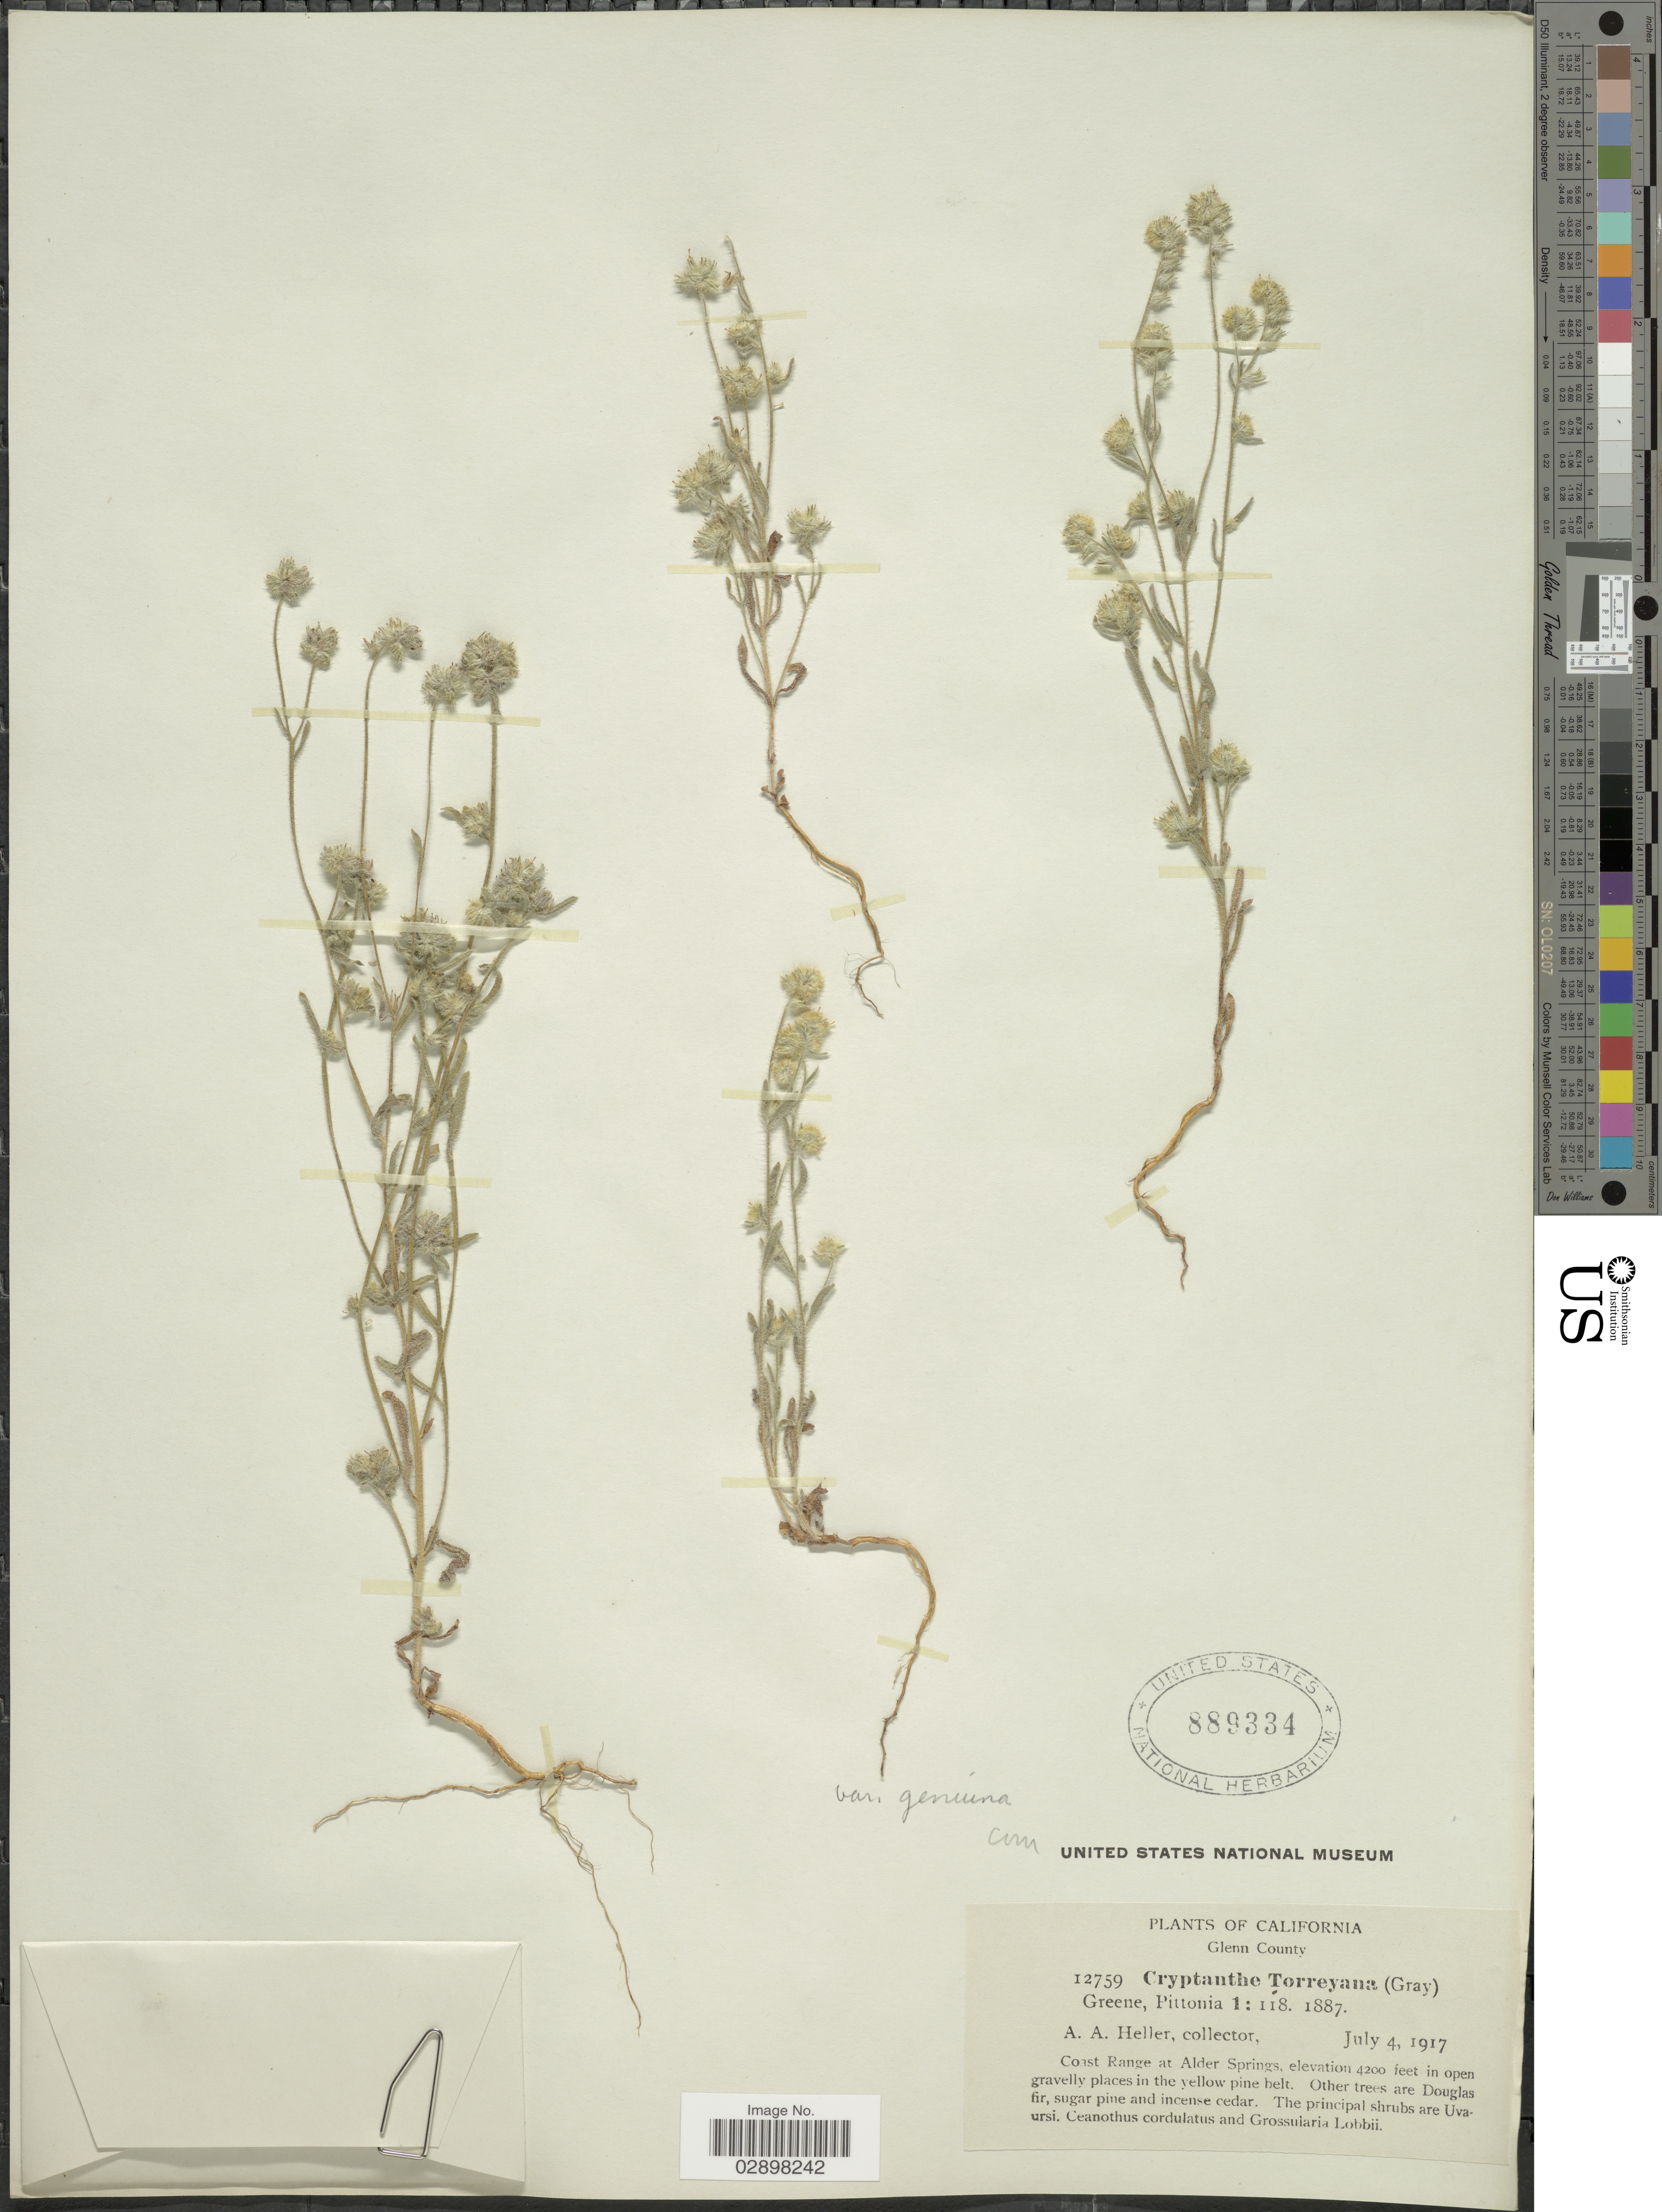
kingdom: Plantae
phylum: Tracheophyta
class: Magnoliopsida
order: Boraginales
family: Boraginaceae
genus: Cryptantha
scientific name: Cryptantha torreyana var. genuina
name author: I.M. Johnst.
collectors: A. A. Heller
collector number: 12759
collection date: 1917-07-04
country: United States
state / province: California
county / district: Glenn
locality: Glenn County, Coast Range at Alder Springs.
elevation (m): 1280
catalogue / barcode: US 889334